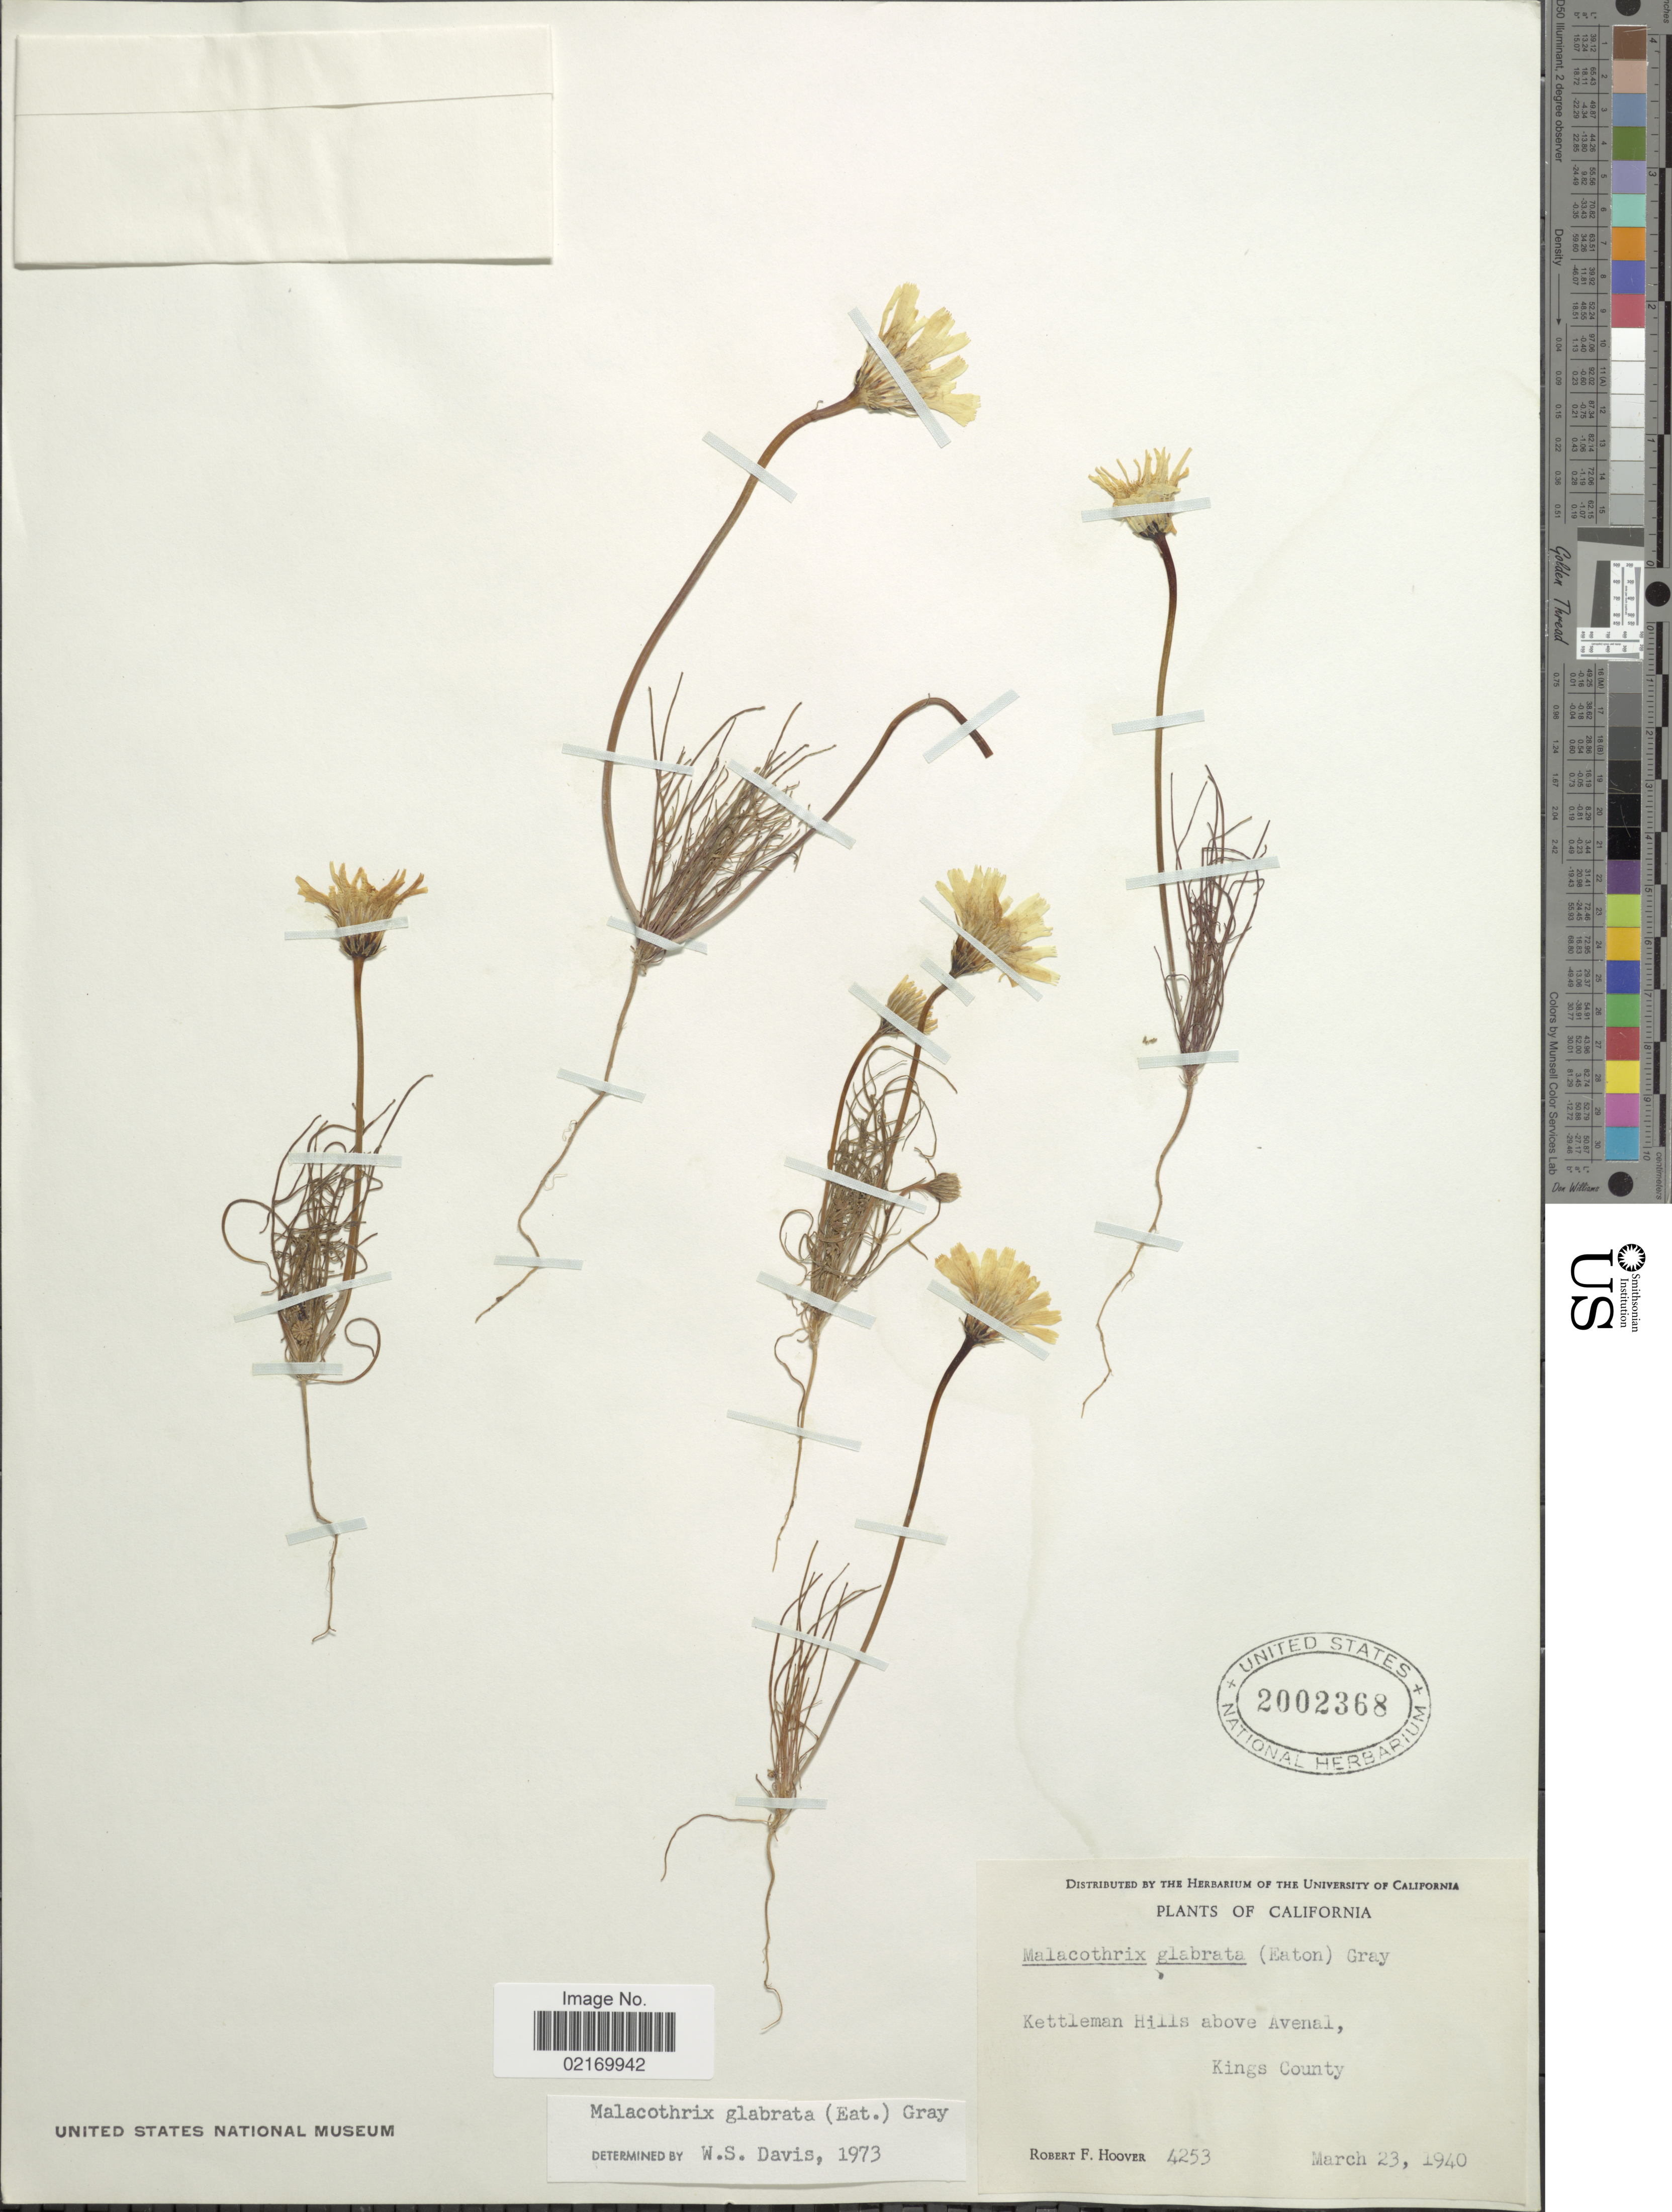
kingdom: Plantae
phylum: Tracheophyta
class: Magnoliopsida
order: Asterales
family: Asteraceae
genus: Malacothrix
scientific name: Malacothrix glabrata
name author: (A. Gray ex D.C. Eaton) A. Gray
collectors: R. F. Hoover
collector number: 4253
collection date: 1940-03-23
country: United States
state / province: California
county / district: Kings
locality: Kettleman Hills above Avenal, Kings County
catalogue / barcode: US 2002368